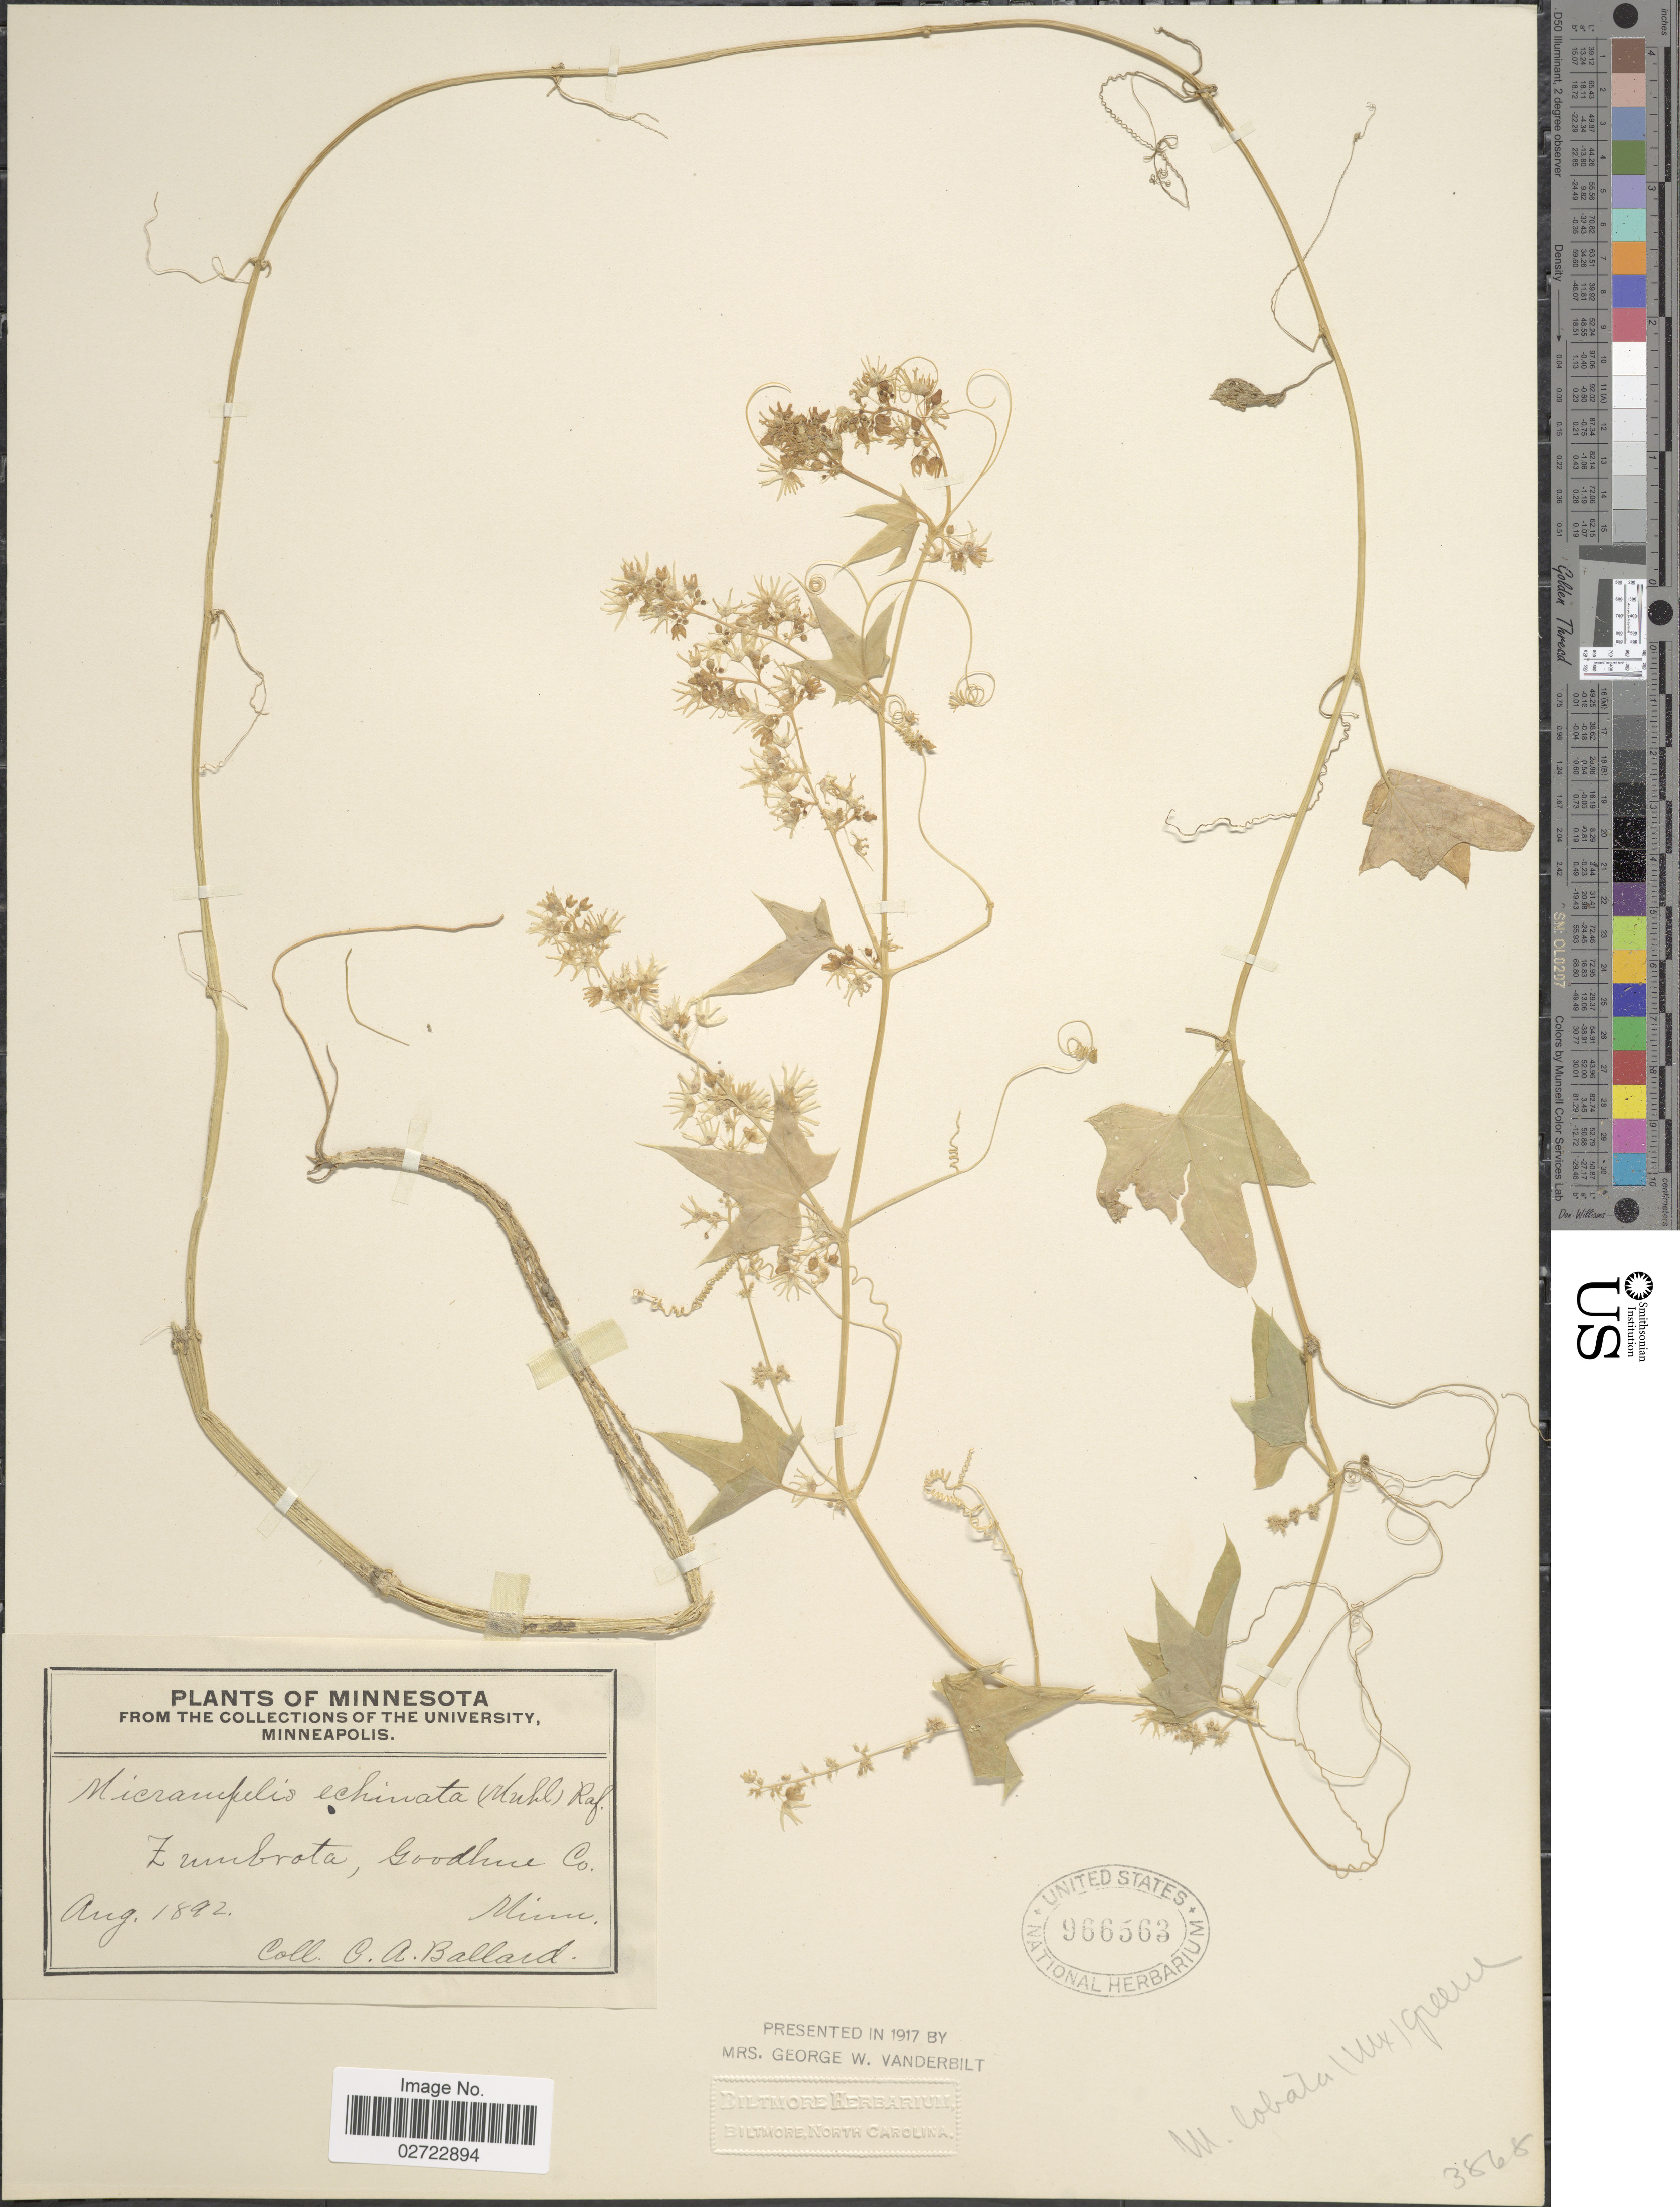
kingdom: Plantae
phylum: Tracheophyta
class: Magnoliopsida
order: Cucurbitales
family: Cucurbitaceae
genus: Echinocystis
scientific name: Echinocystis lobata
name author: (Michx.) Torr. & A. Gray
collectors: C. A. Ballard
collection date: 1892-08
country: United States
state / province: Minnesota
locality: Zumbrota, Goodhue Co.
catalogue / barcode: US 966563